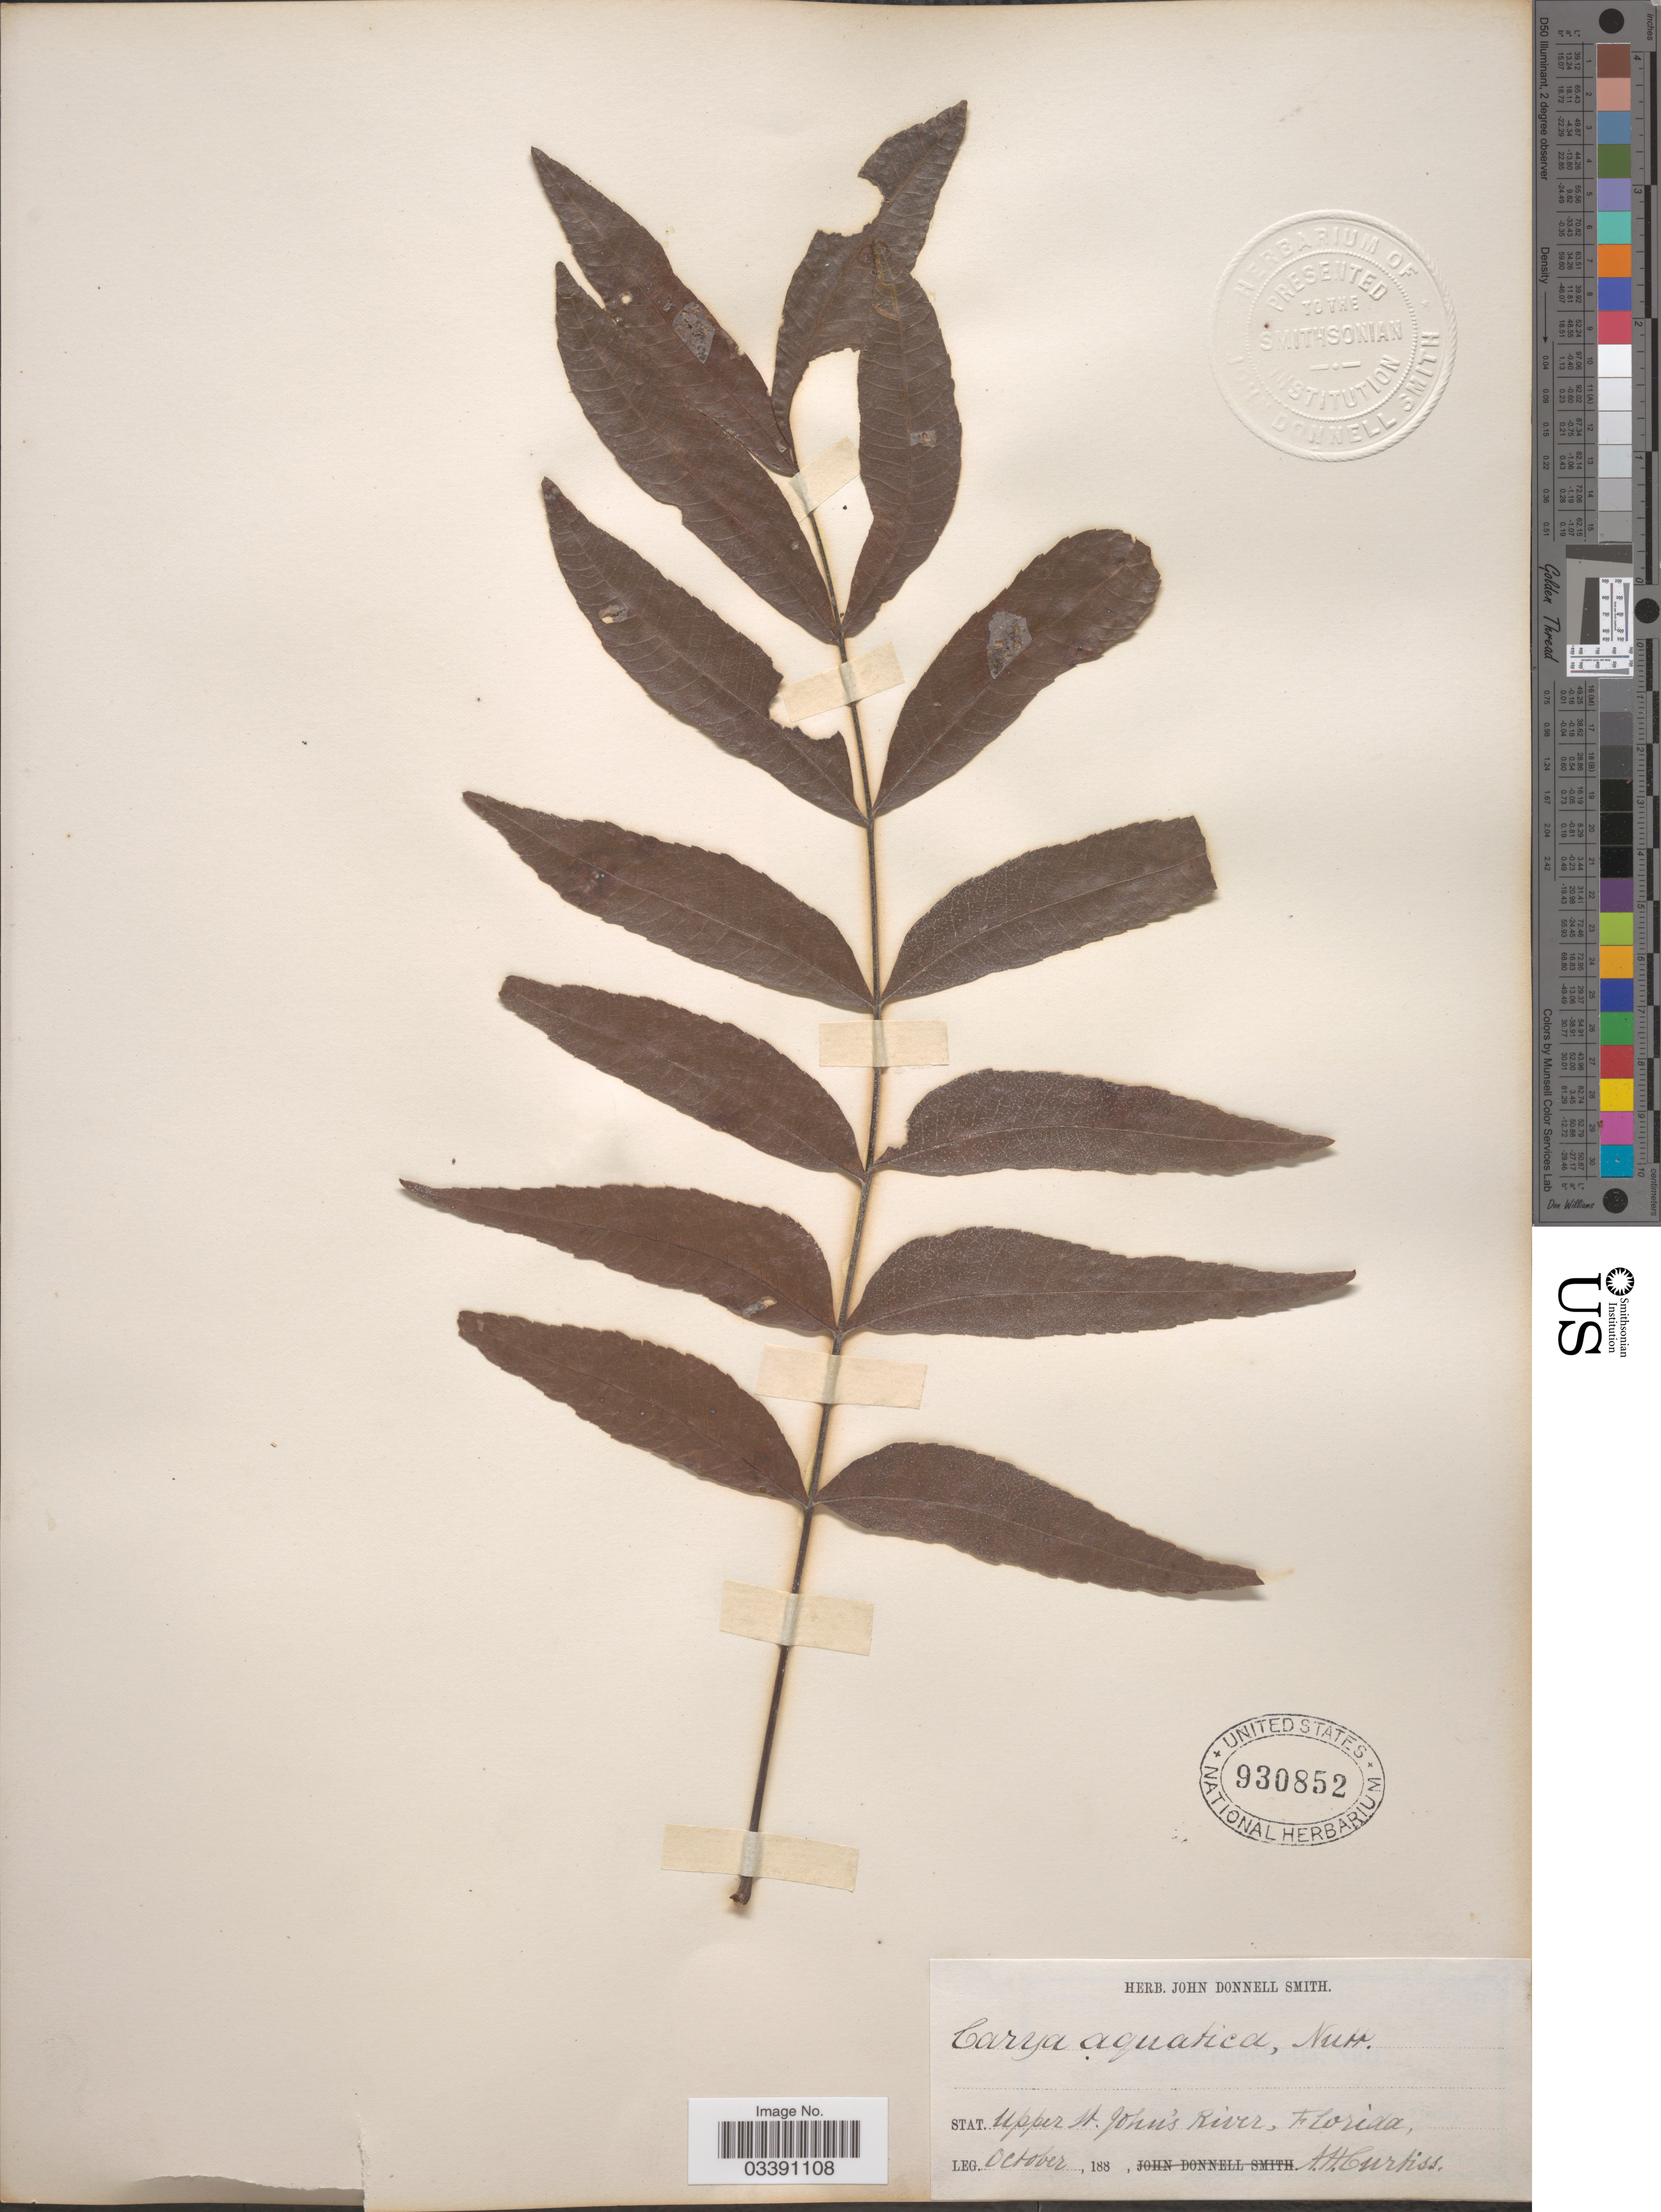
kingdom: Plantae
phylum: Tracheophyta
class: Magnoliopsida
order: Fagales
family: Juglandaceae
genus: Carya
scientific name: Carya aquatica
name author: (F. Michx.) Nutt.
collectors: A. H. Curtiss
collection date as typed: October, 188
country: United States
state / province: Florida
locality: Stat. Upper St. John's River.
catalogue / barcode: US 930852